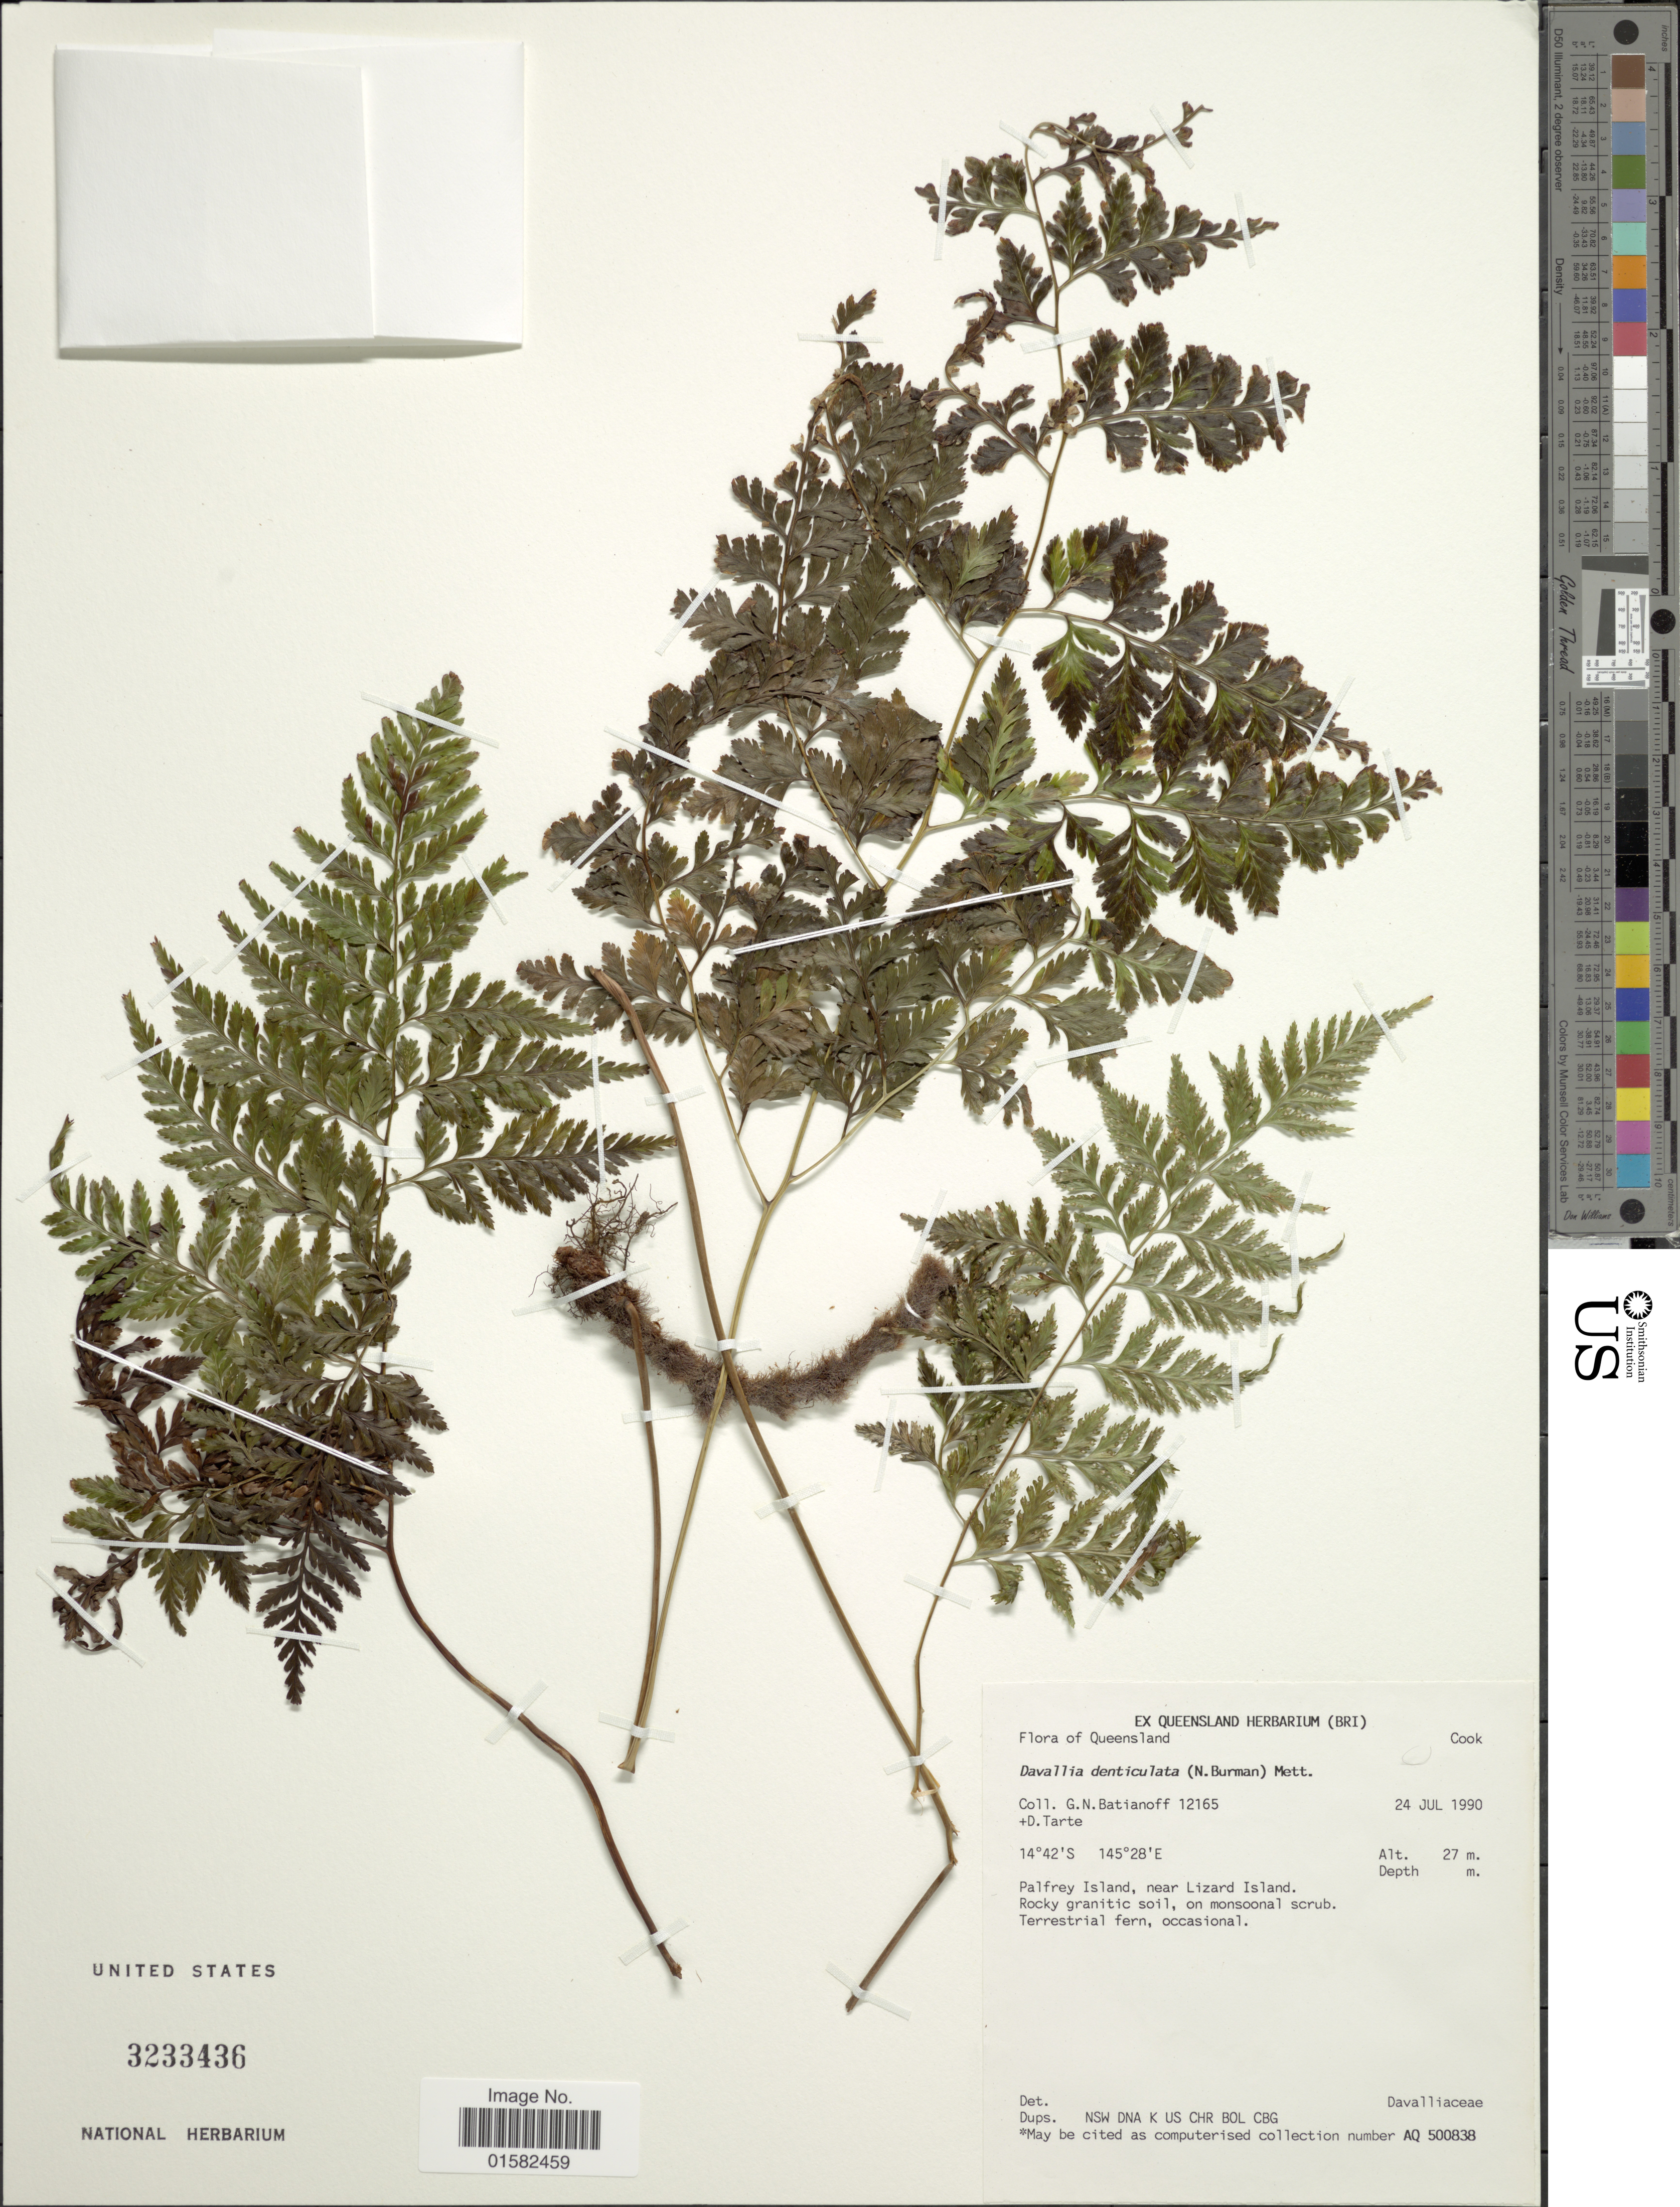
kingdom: Plantae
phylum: Tracheophyta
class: Polypodiopsida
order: Polypodiales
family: Davalliaceae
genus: Wibelia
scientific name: Wibelia denticulata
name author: (Burm. f.) M. Kato & Tsutsumi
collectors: G. Batianoff & D. Tarte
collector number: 12165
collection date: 1990-07-24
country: Australia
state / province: Queensland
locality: Palfrey island, near Lizard island, Rocky granitic soil.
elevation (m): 27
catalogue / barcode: US 3233436